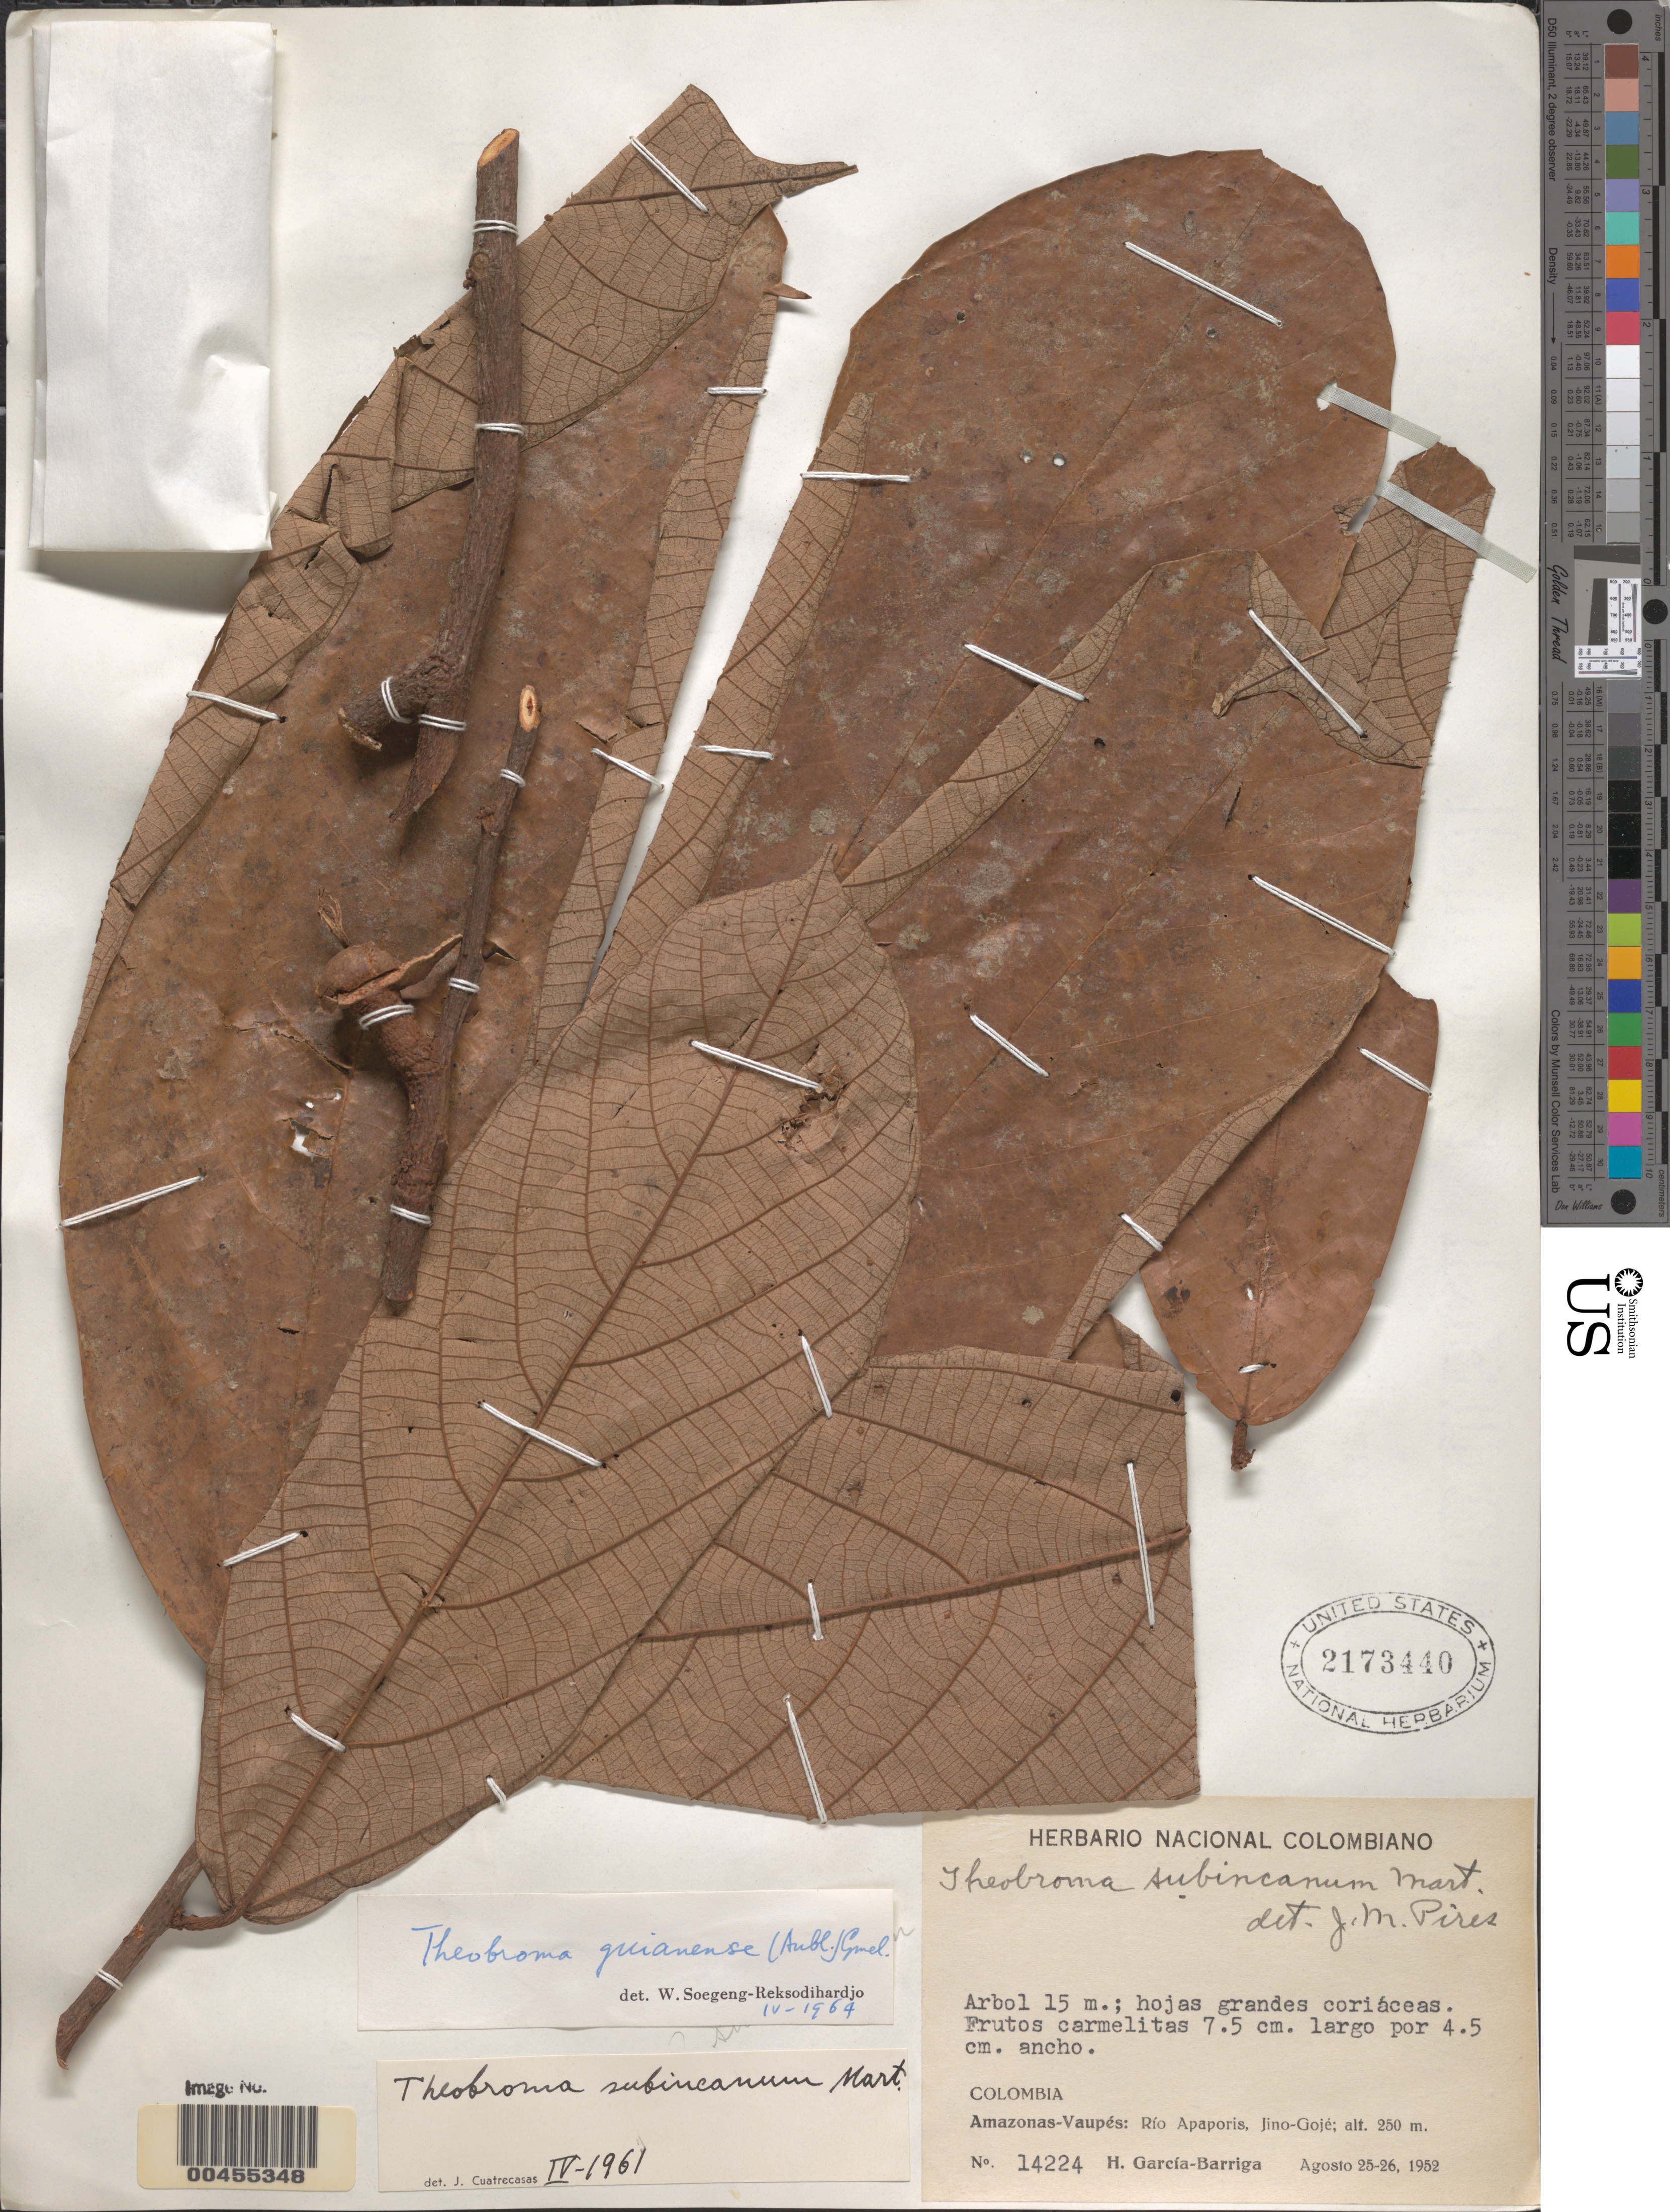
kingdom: Plantae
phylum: Tracheophyta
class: Magnoliopsida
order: Malvales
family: Malvaceae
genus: Theobroma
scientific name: Theobroma subincanum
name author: Mart.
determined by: Cuatrecasas, J.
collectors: H. García Barriga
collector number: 14224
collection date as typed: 25 Aug 1952 to 26 Aug 1952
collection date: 1952-08-25/1952-08-26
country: Colombia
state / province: Amazônas / Vaupés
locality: Río Apaporis, Jinogojé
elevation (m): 250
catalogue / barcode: US 2173440